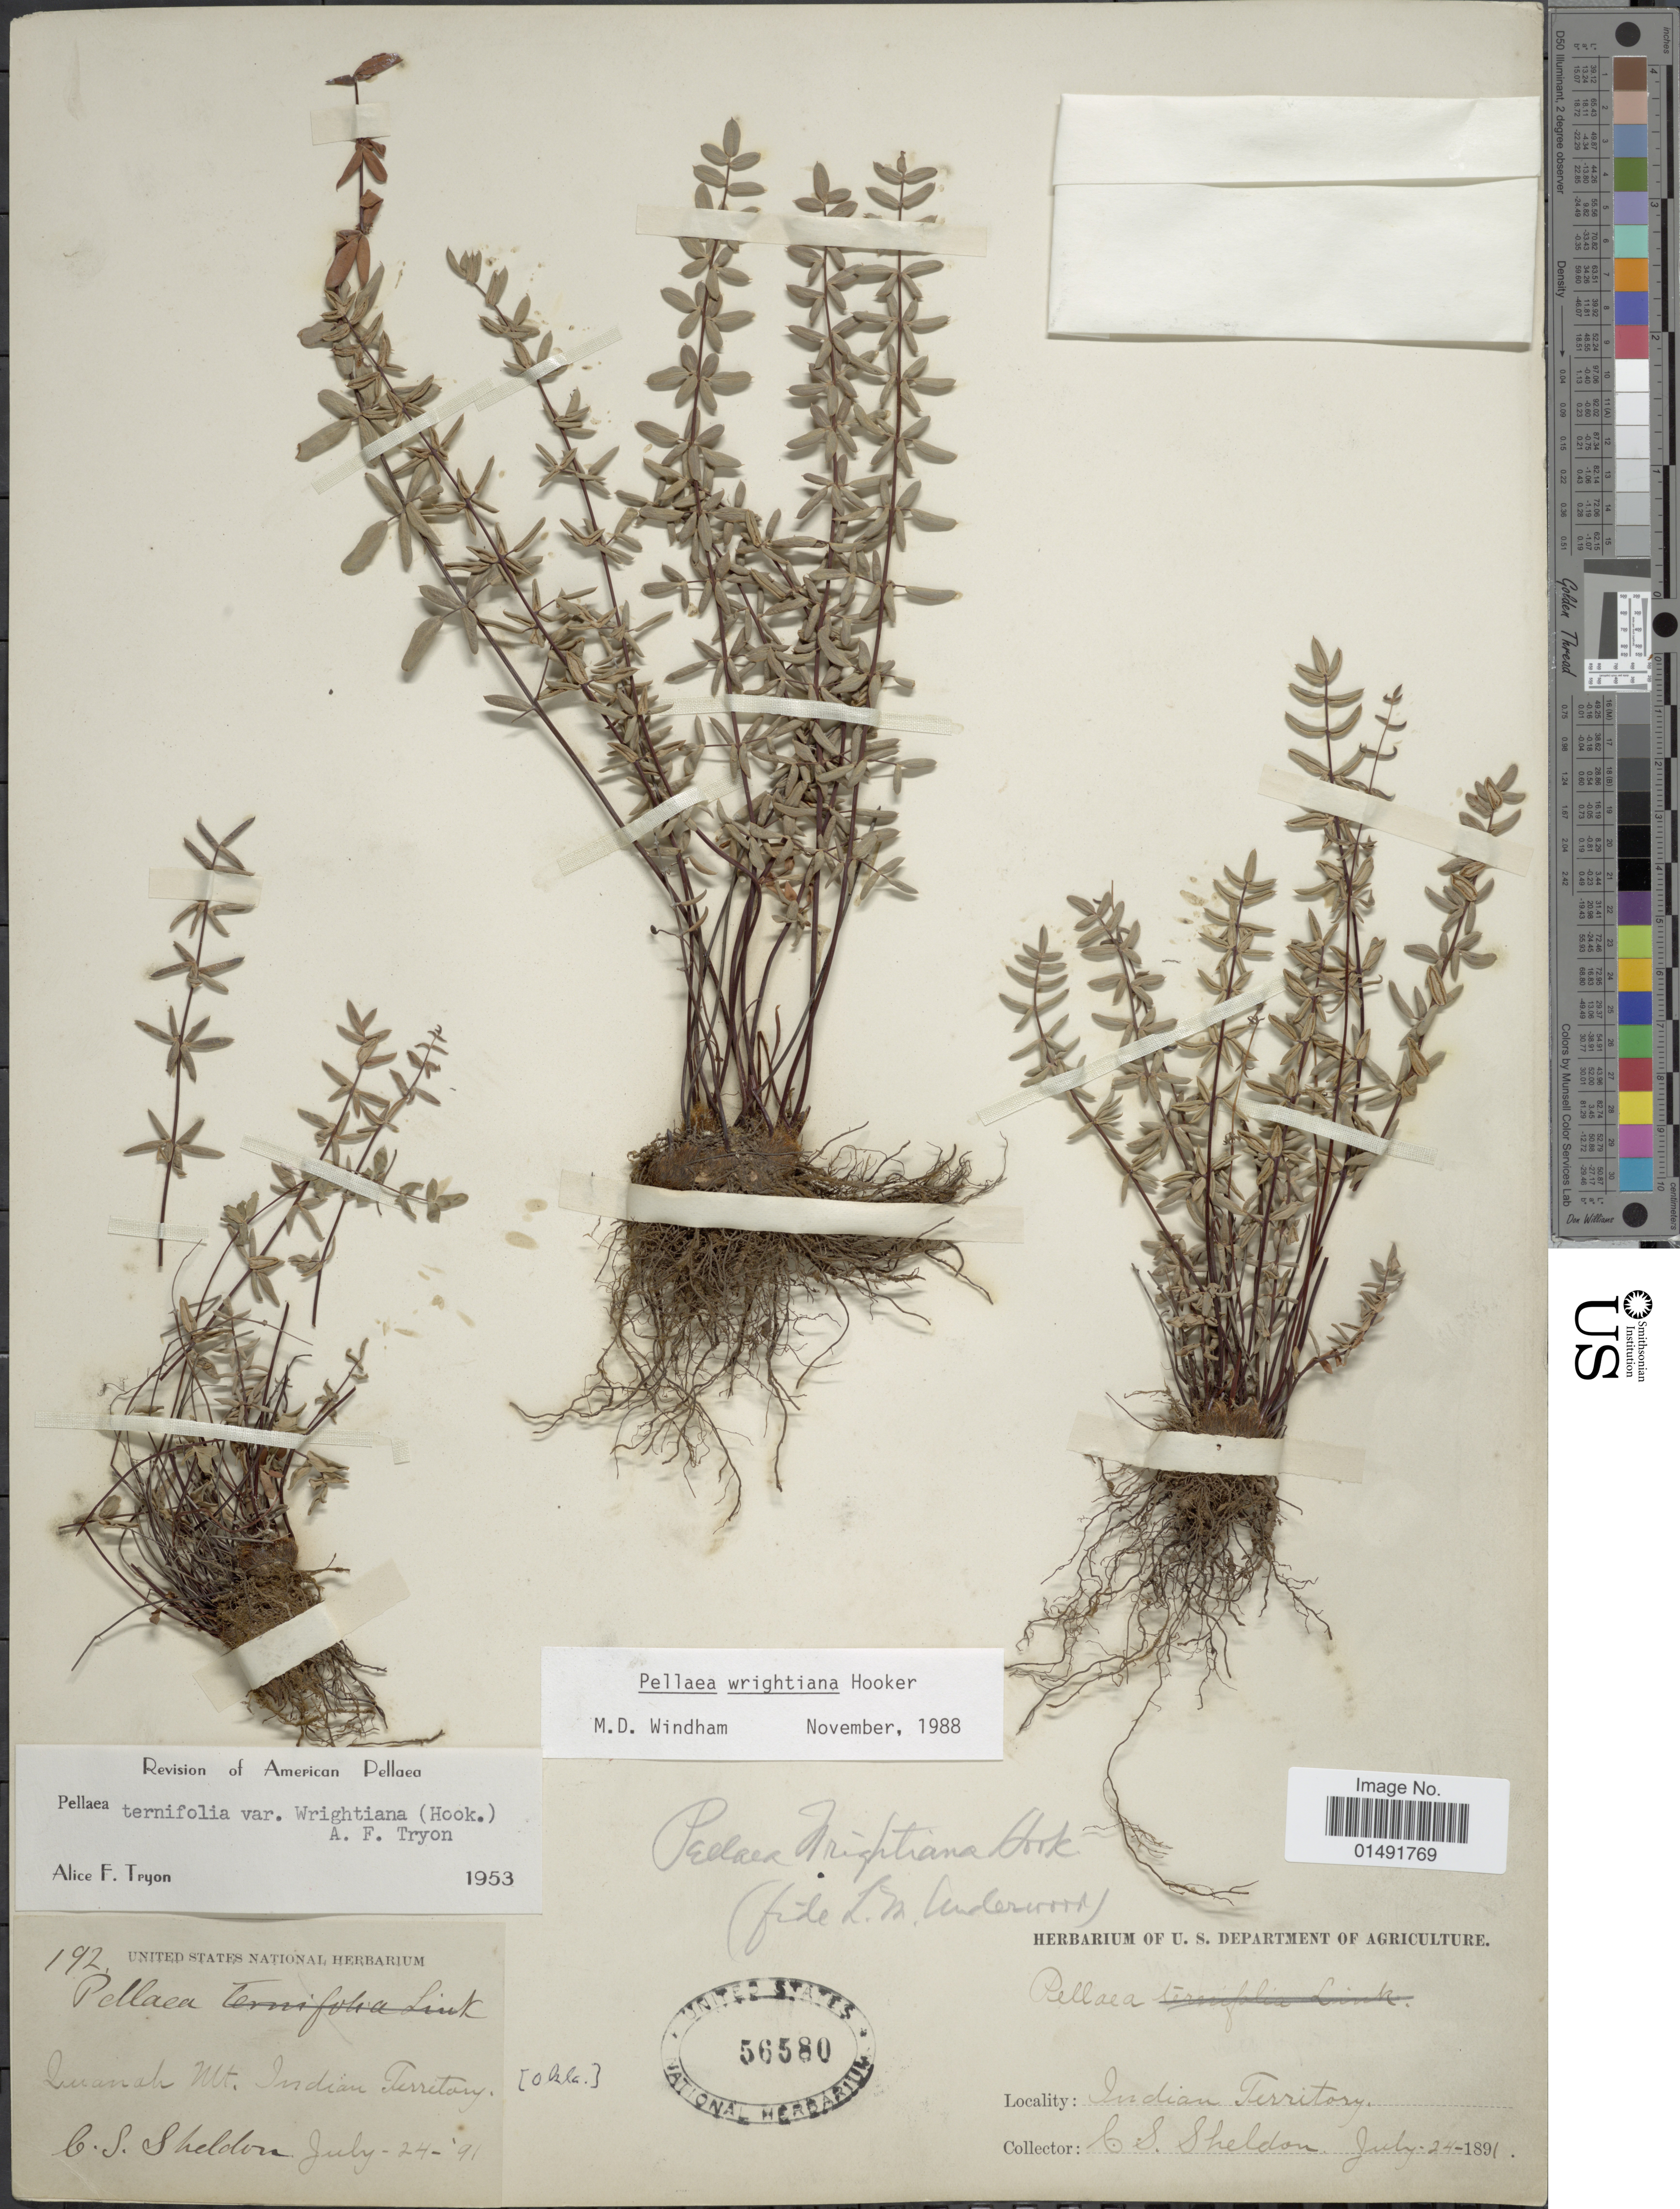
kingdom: Plantae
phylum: Tracheophyta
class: Polypodiopsida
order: Polypodiales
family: Pteridaceae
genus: Pellaea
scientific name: Pellaea wrightiana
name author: Hook.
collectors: C. S. Sheldon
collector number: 192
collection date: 1891-07-24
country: United States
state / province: Oklahoma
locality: Quanah Mt Indian Territory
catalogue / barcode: US 56580